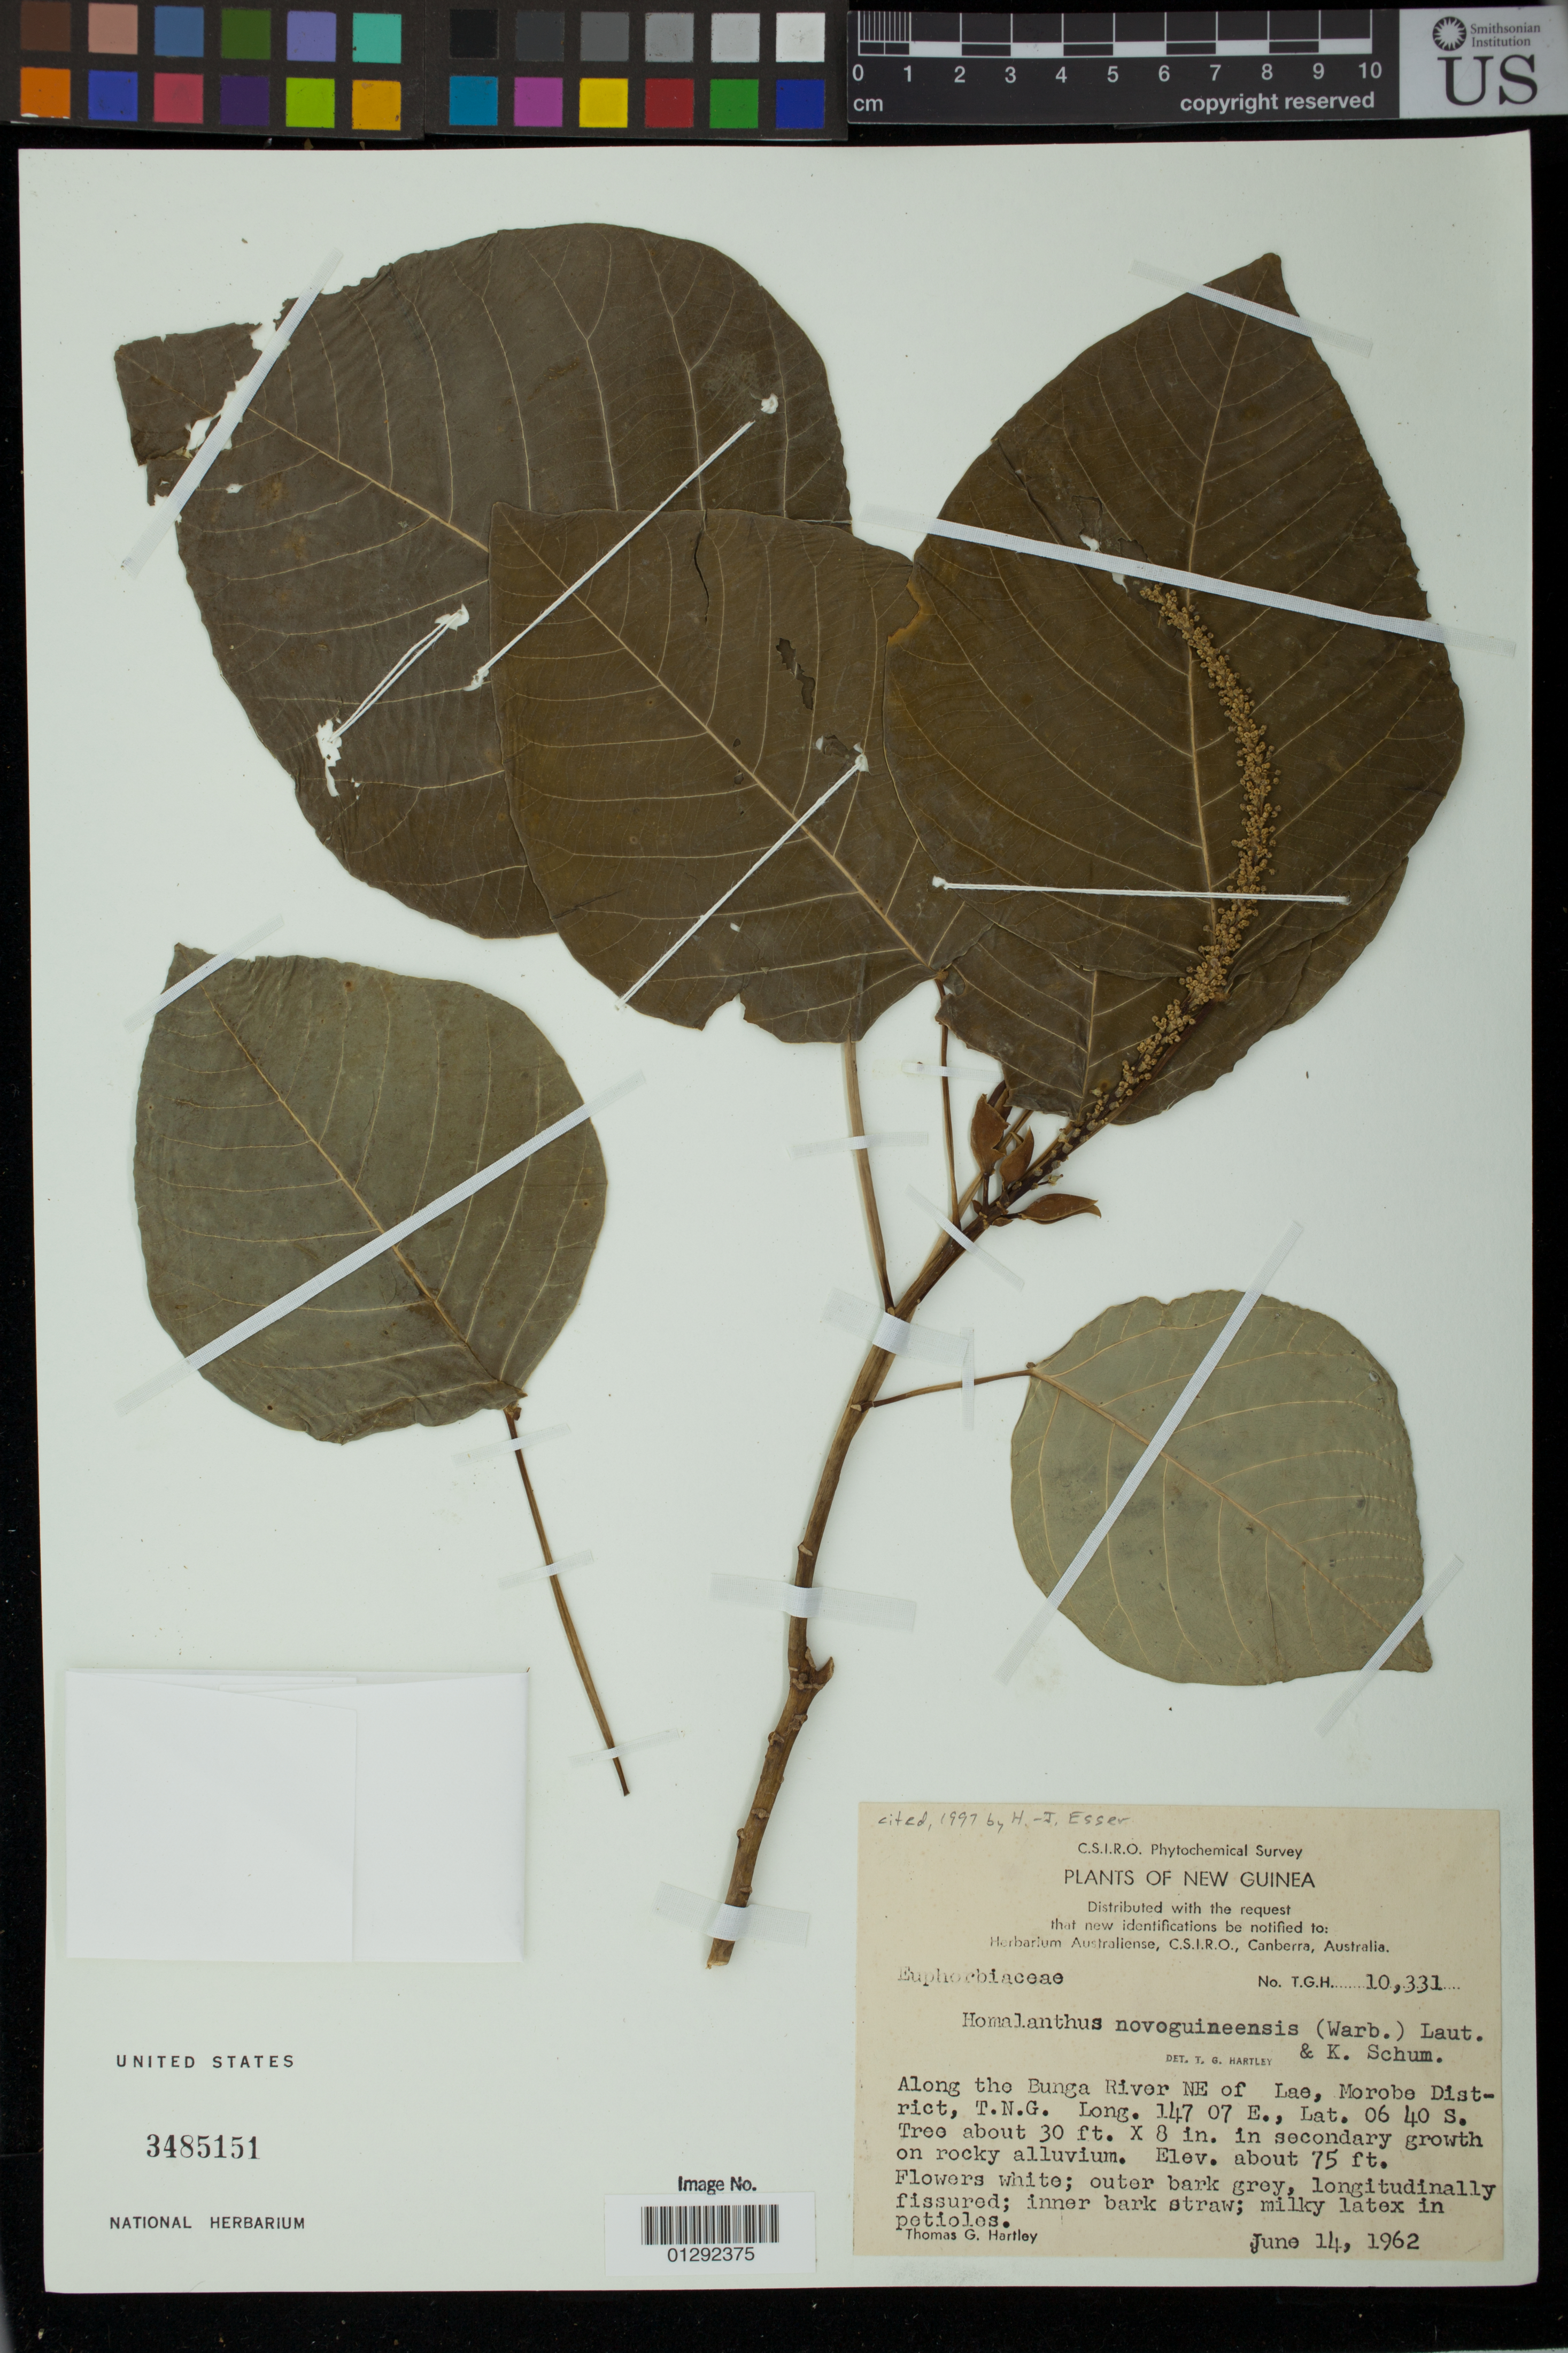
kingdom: Plantae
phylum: Tracheophyta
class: Magnoliopsida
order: Malpighiales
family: Euphorbiaceae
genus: Homalanthus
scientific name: Homalanthus novoguineensis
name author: (Warb.) K. Schum.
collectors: T. G. Hartley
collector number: T.G.H. 10331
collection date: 1962-06-14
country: Papua New Guinea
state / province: Morobe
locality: Along the Bunga River NE of Lae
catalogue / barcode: US 3485151